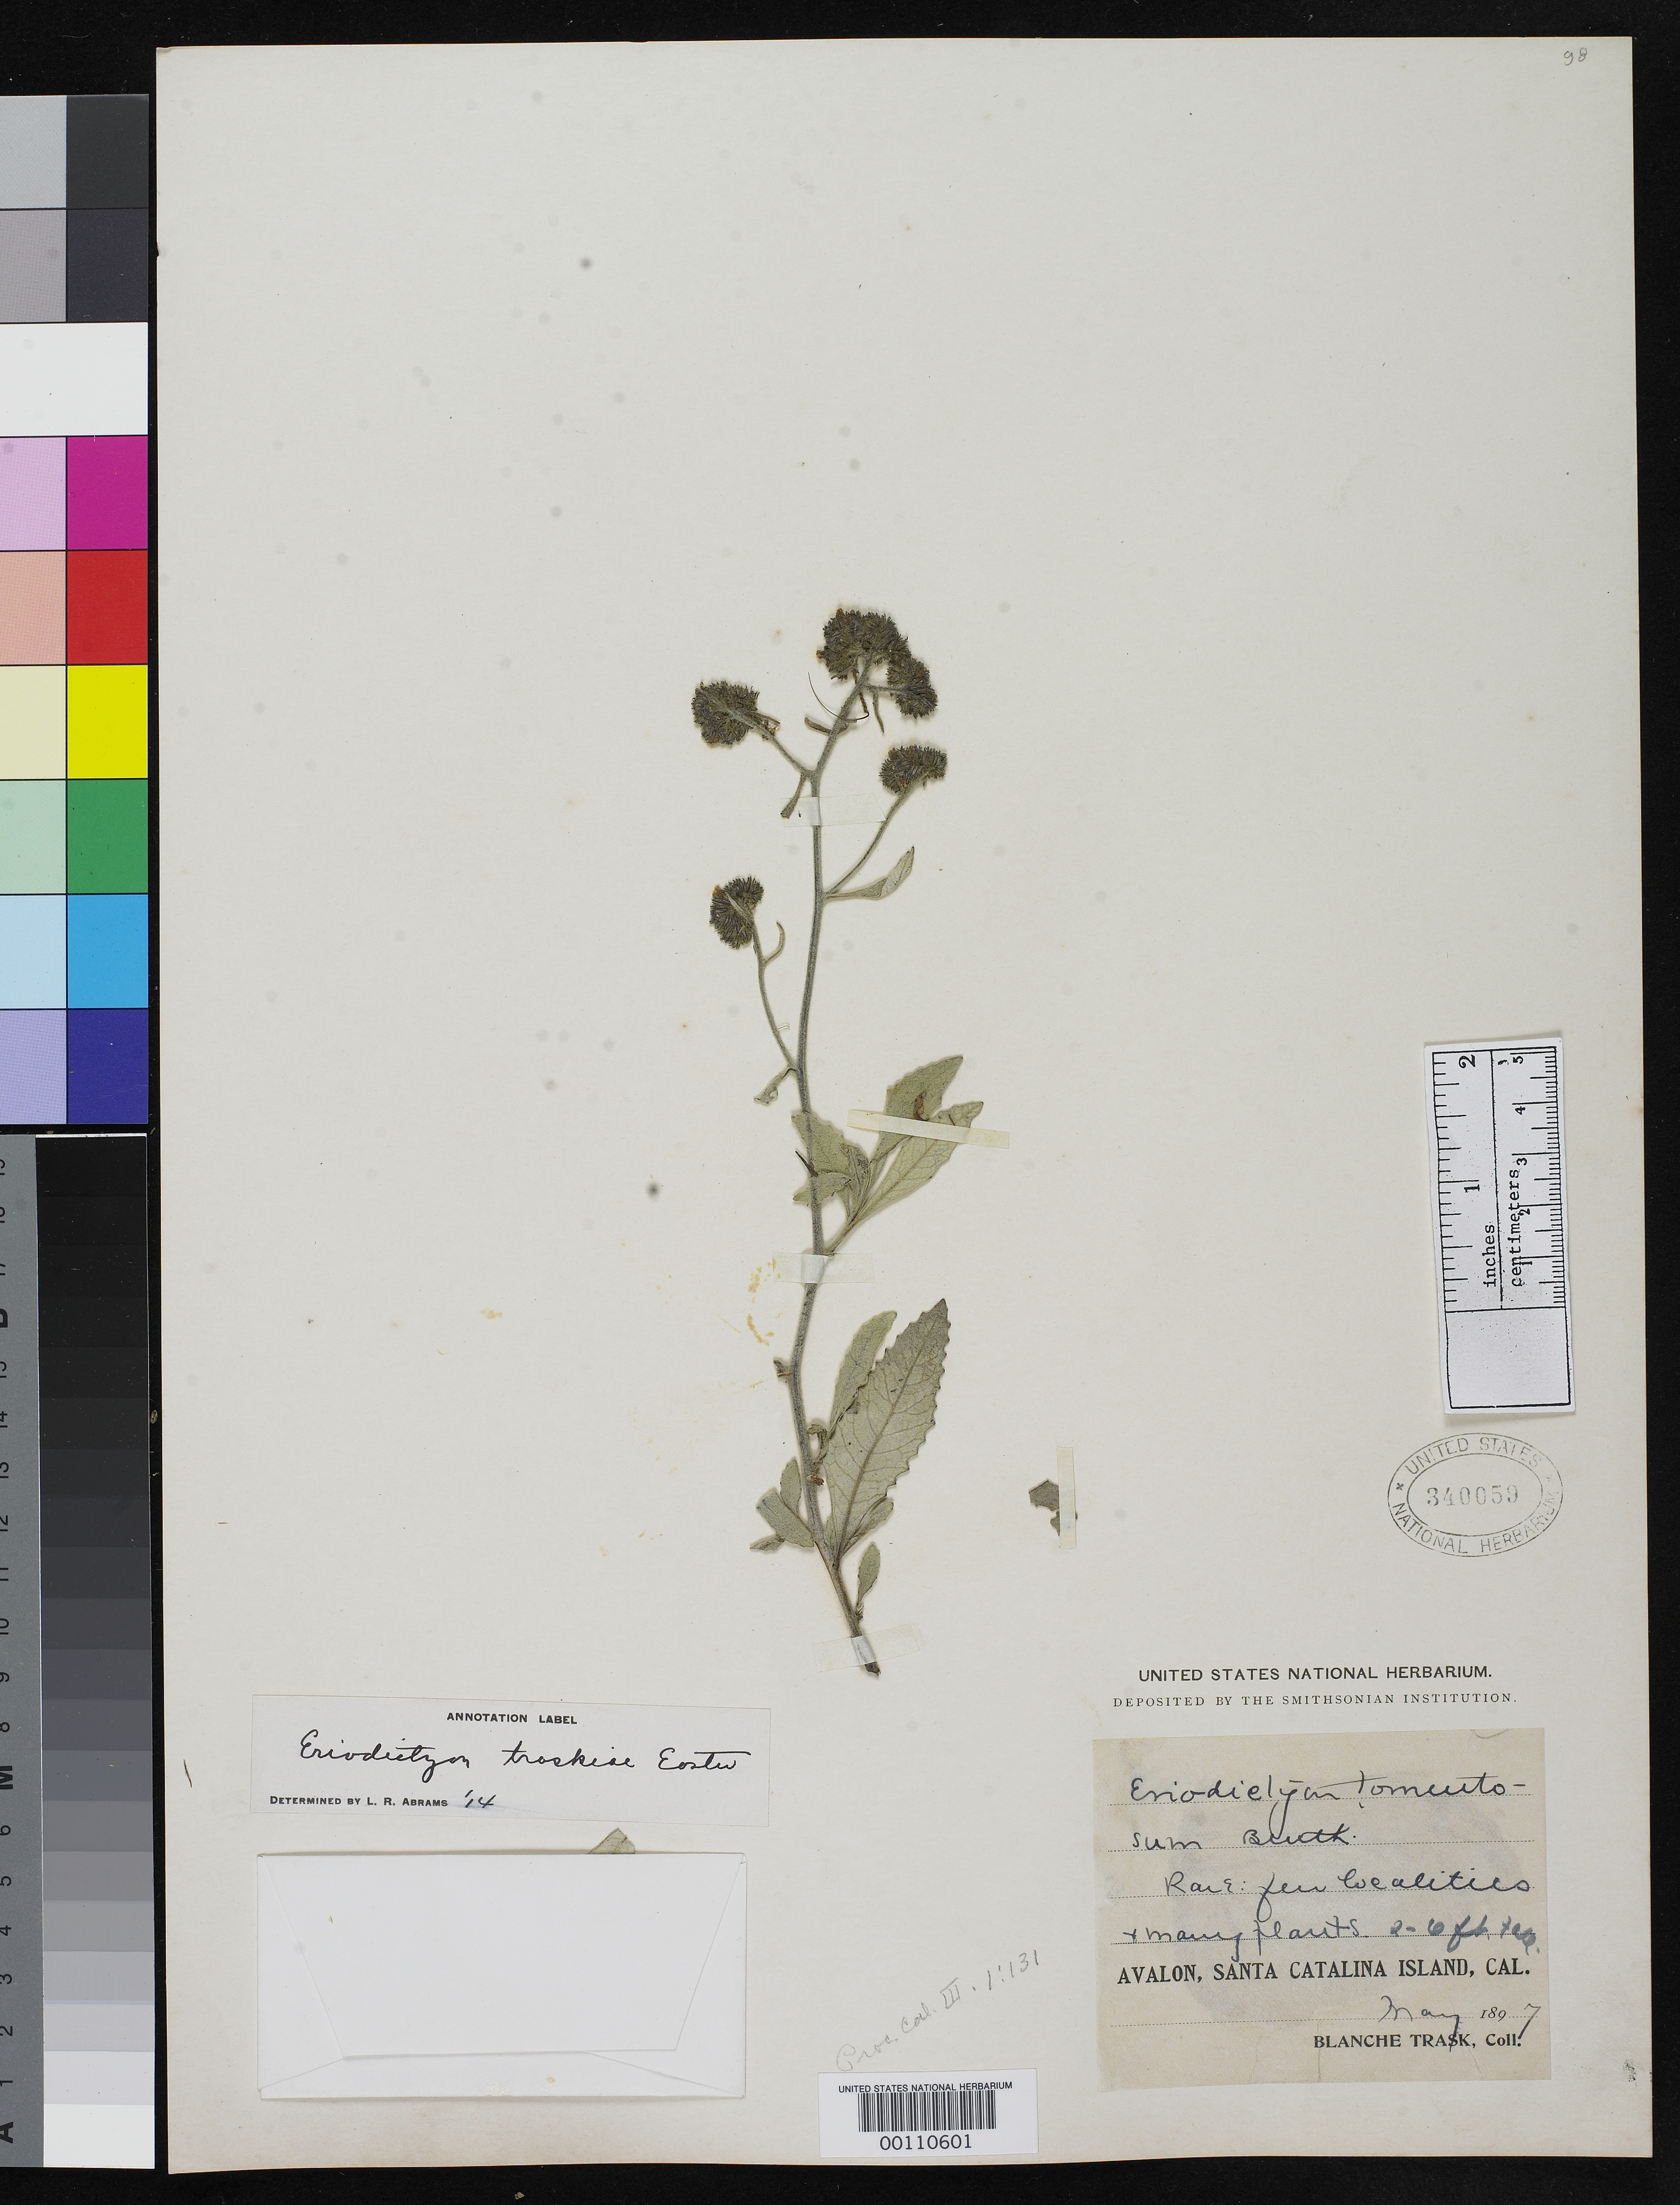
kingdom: Plantae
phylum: Tracheophyta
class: Magnoliopsida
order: Boraginales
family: Namaceae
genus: Eriodictyon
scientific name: Eriodictyon traskiae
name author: Eastw.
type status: Isotype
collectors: B. Trask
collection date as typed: May 1897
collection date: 1897-05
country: United States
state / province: California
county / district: Los Angeles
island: Santa Catalina Island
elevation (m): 457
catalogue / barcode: US 340059